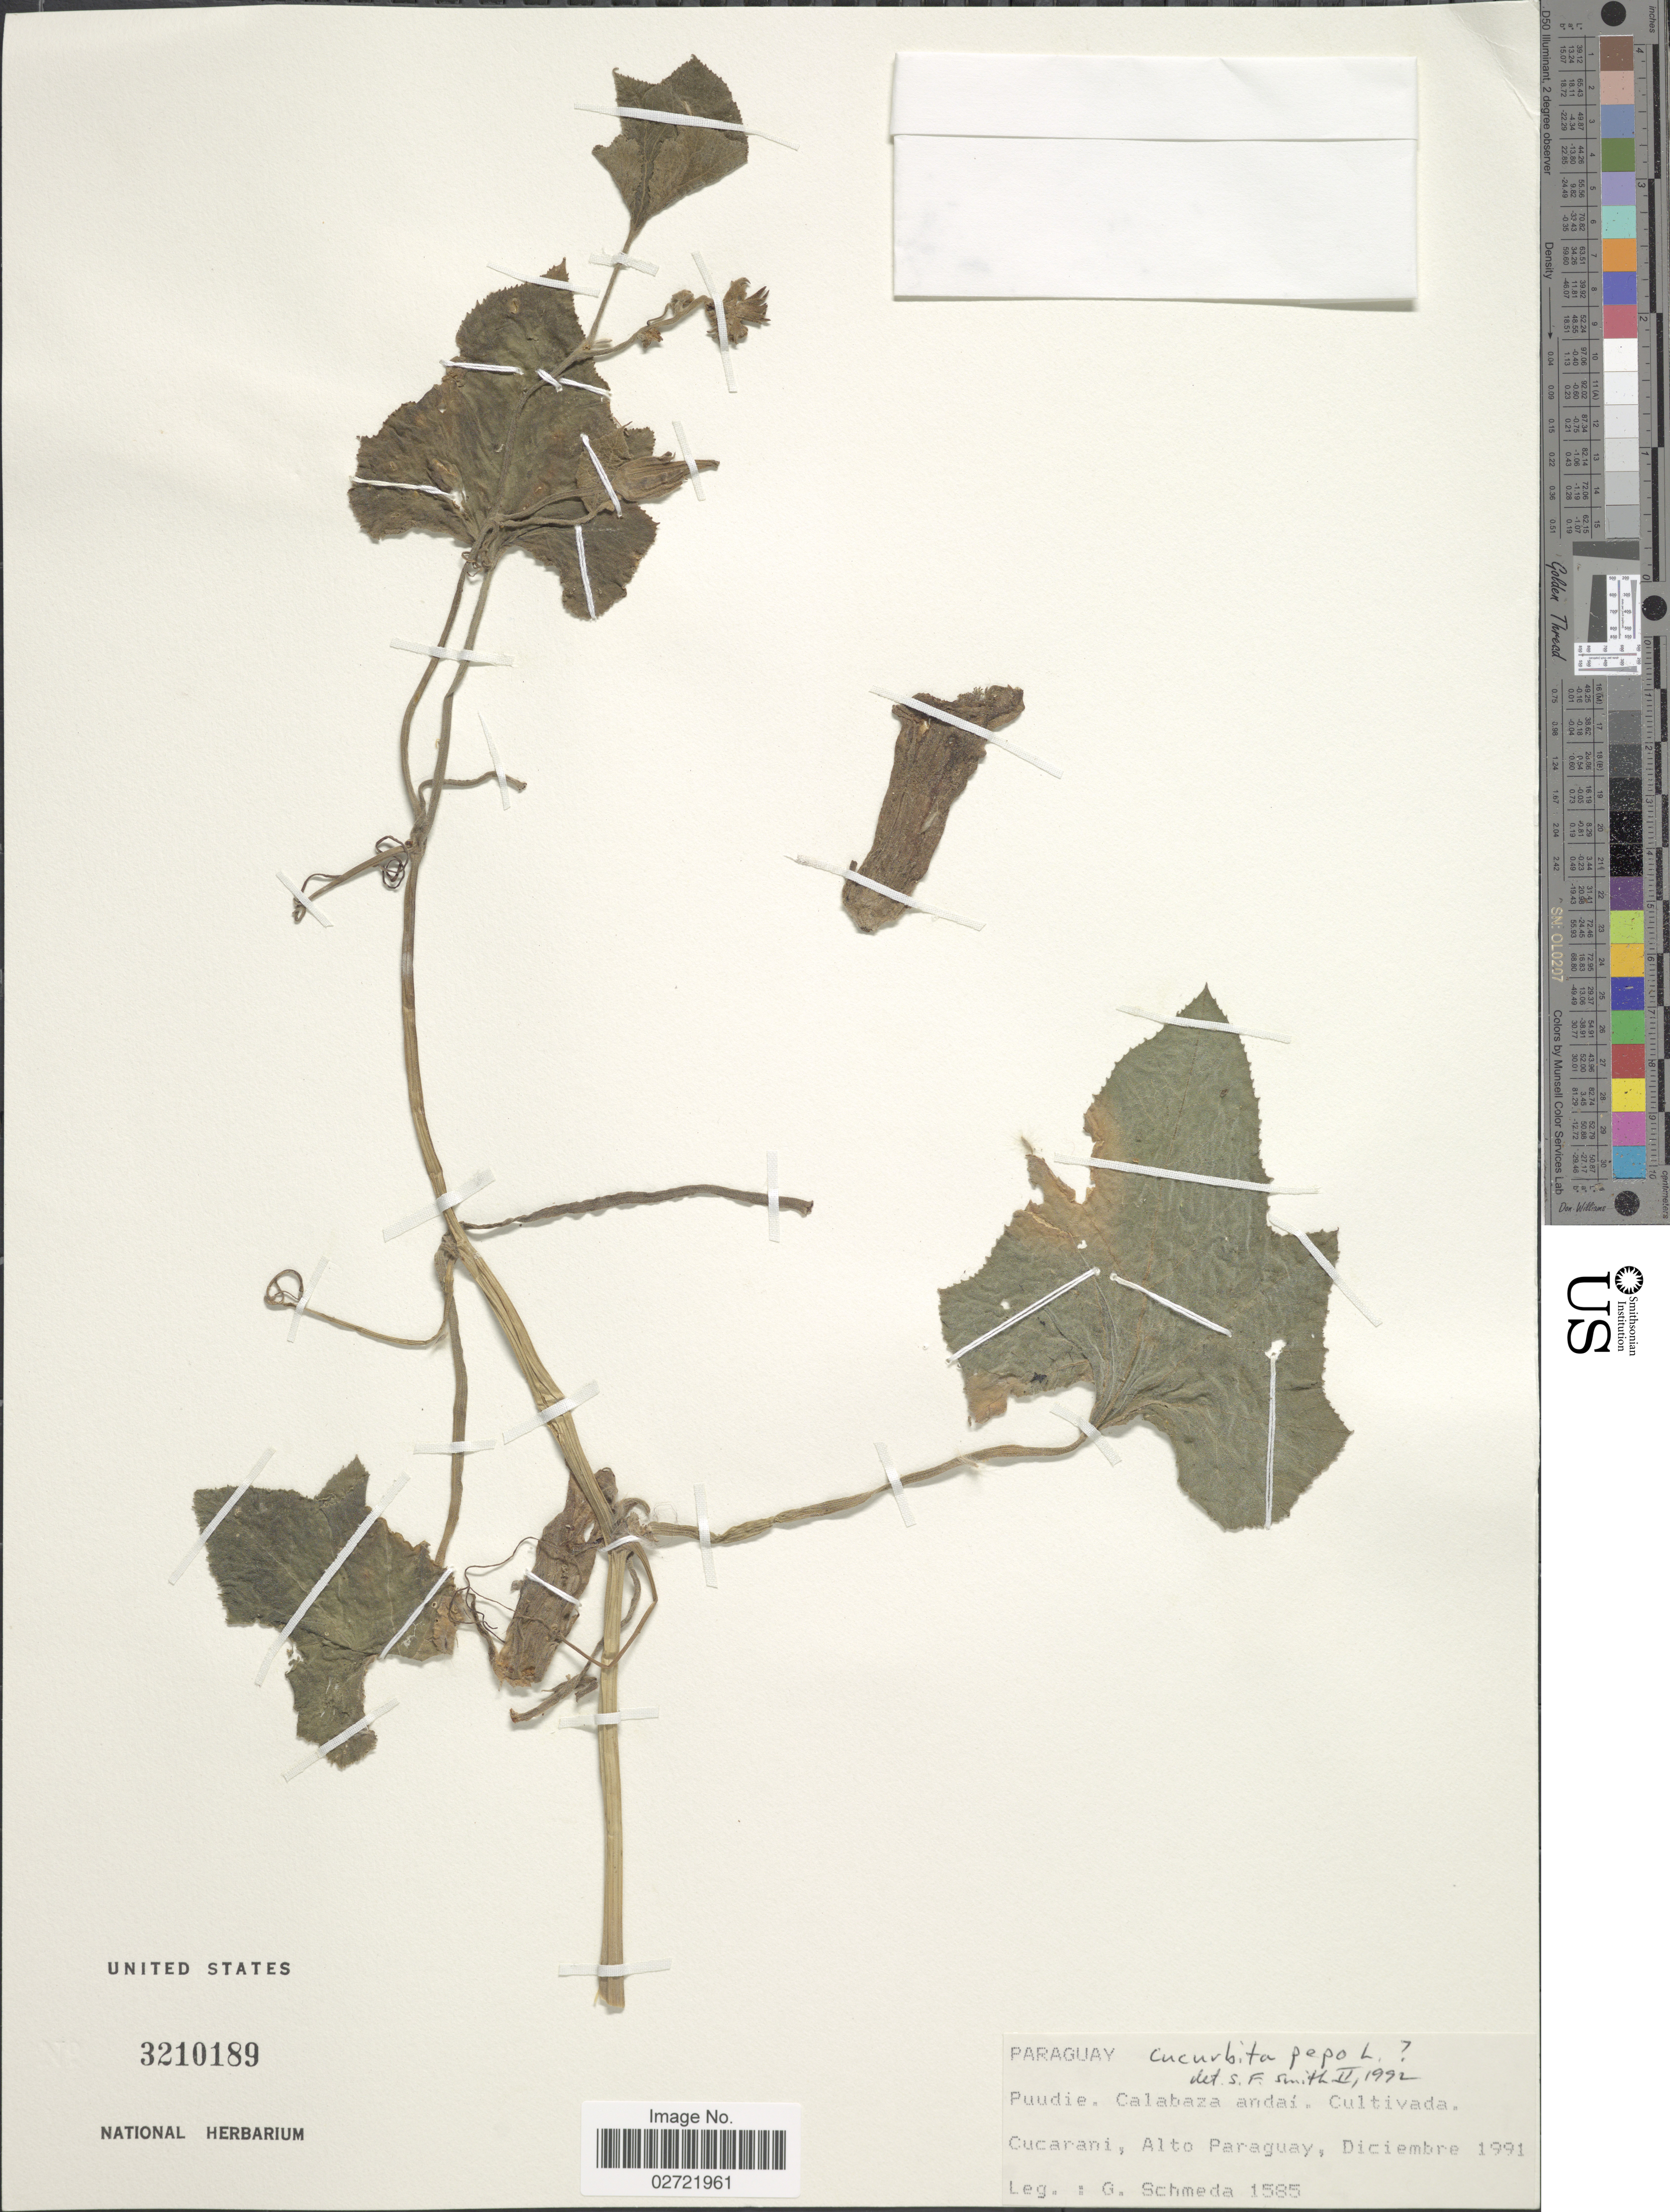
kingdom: Plantae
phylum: Tracheophyta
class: Magnoliopsida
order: Cucurbitales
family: Cucurbitaceae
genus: Cucurbita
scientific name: Cucurbita moschata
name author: (Duch.) Poir.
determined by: Nee, Michael H.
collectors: G. Schmeda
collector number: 1585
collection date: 1991-12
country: Paraguay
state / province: Alto Paraguay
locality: Puudie. Calabaza andaí, Cucarani.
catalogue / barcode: US 3210189